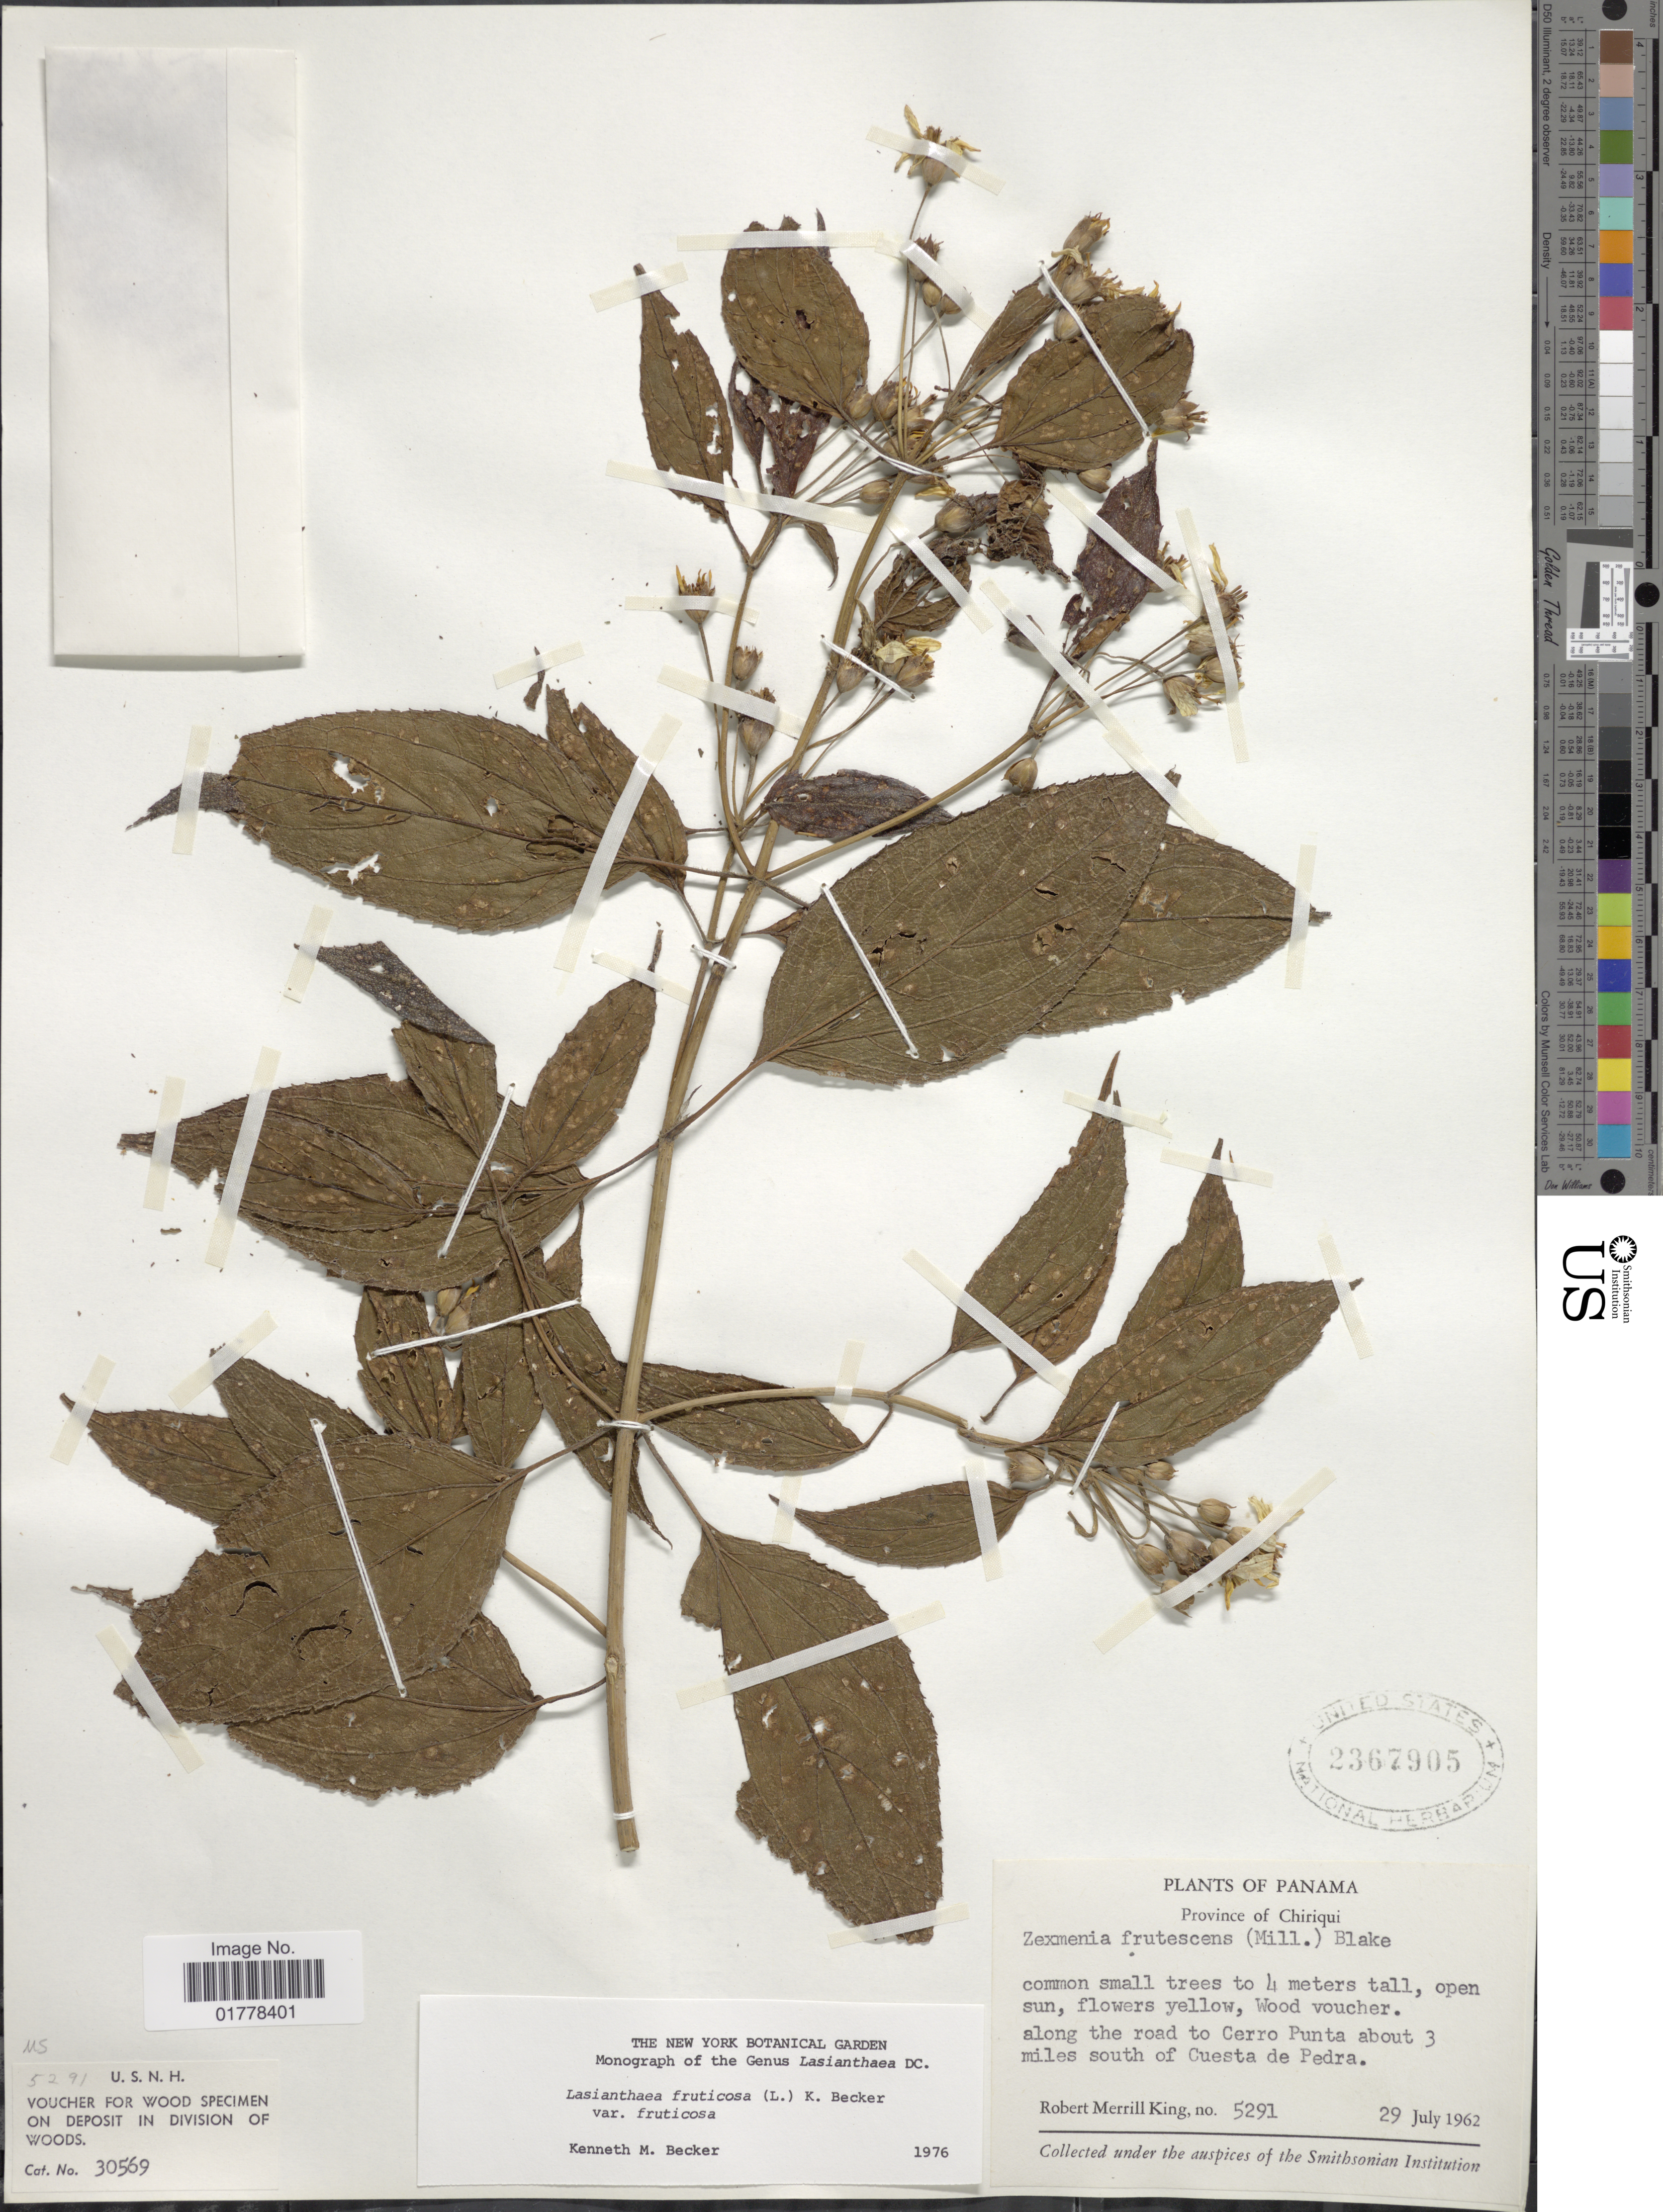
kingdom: Plantae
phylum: Tracheophyta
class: Magnoliopsida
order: Asterales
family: Asteraceae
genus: Lasianthaea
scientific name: Lasianthaea fruticosa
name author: (L.) K.M. Becker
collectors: R. M. King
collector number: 5291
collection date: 1962-07-29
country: Panama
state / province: Chiriqui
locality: Panama. Province of Chiriqui. Along the road to Cerro Punta about 3 miles south of Cuesta de Pedra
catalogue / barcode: US 2367905